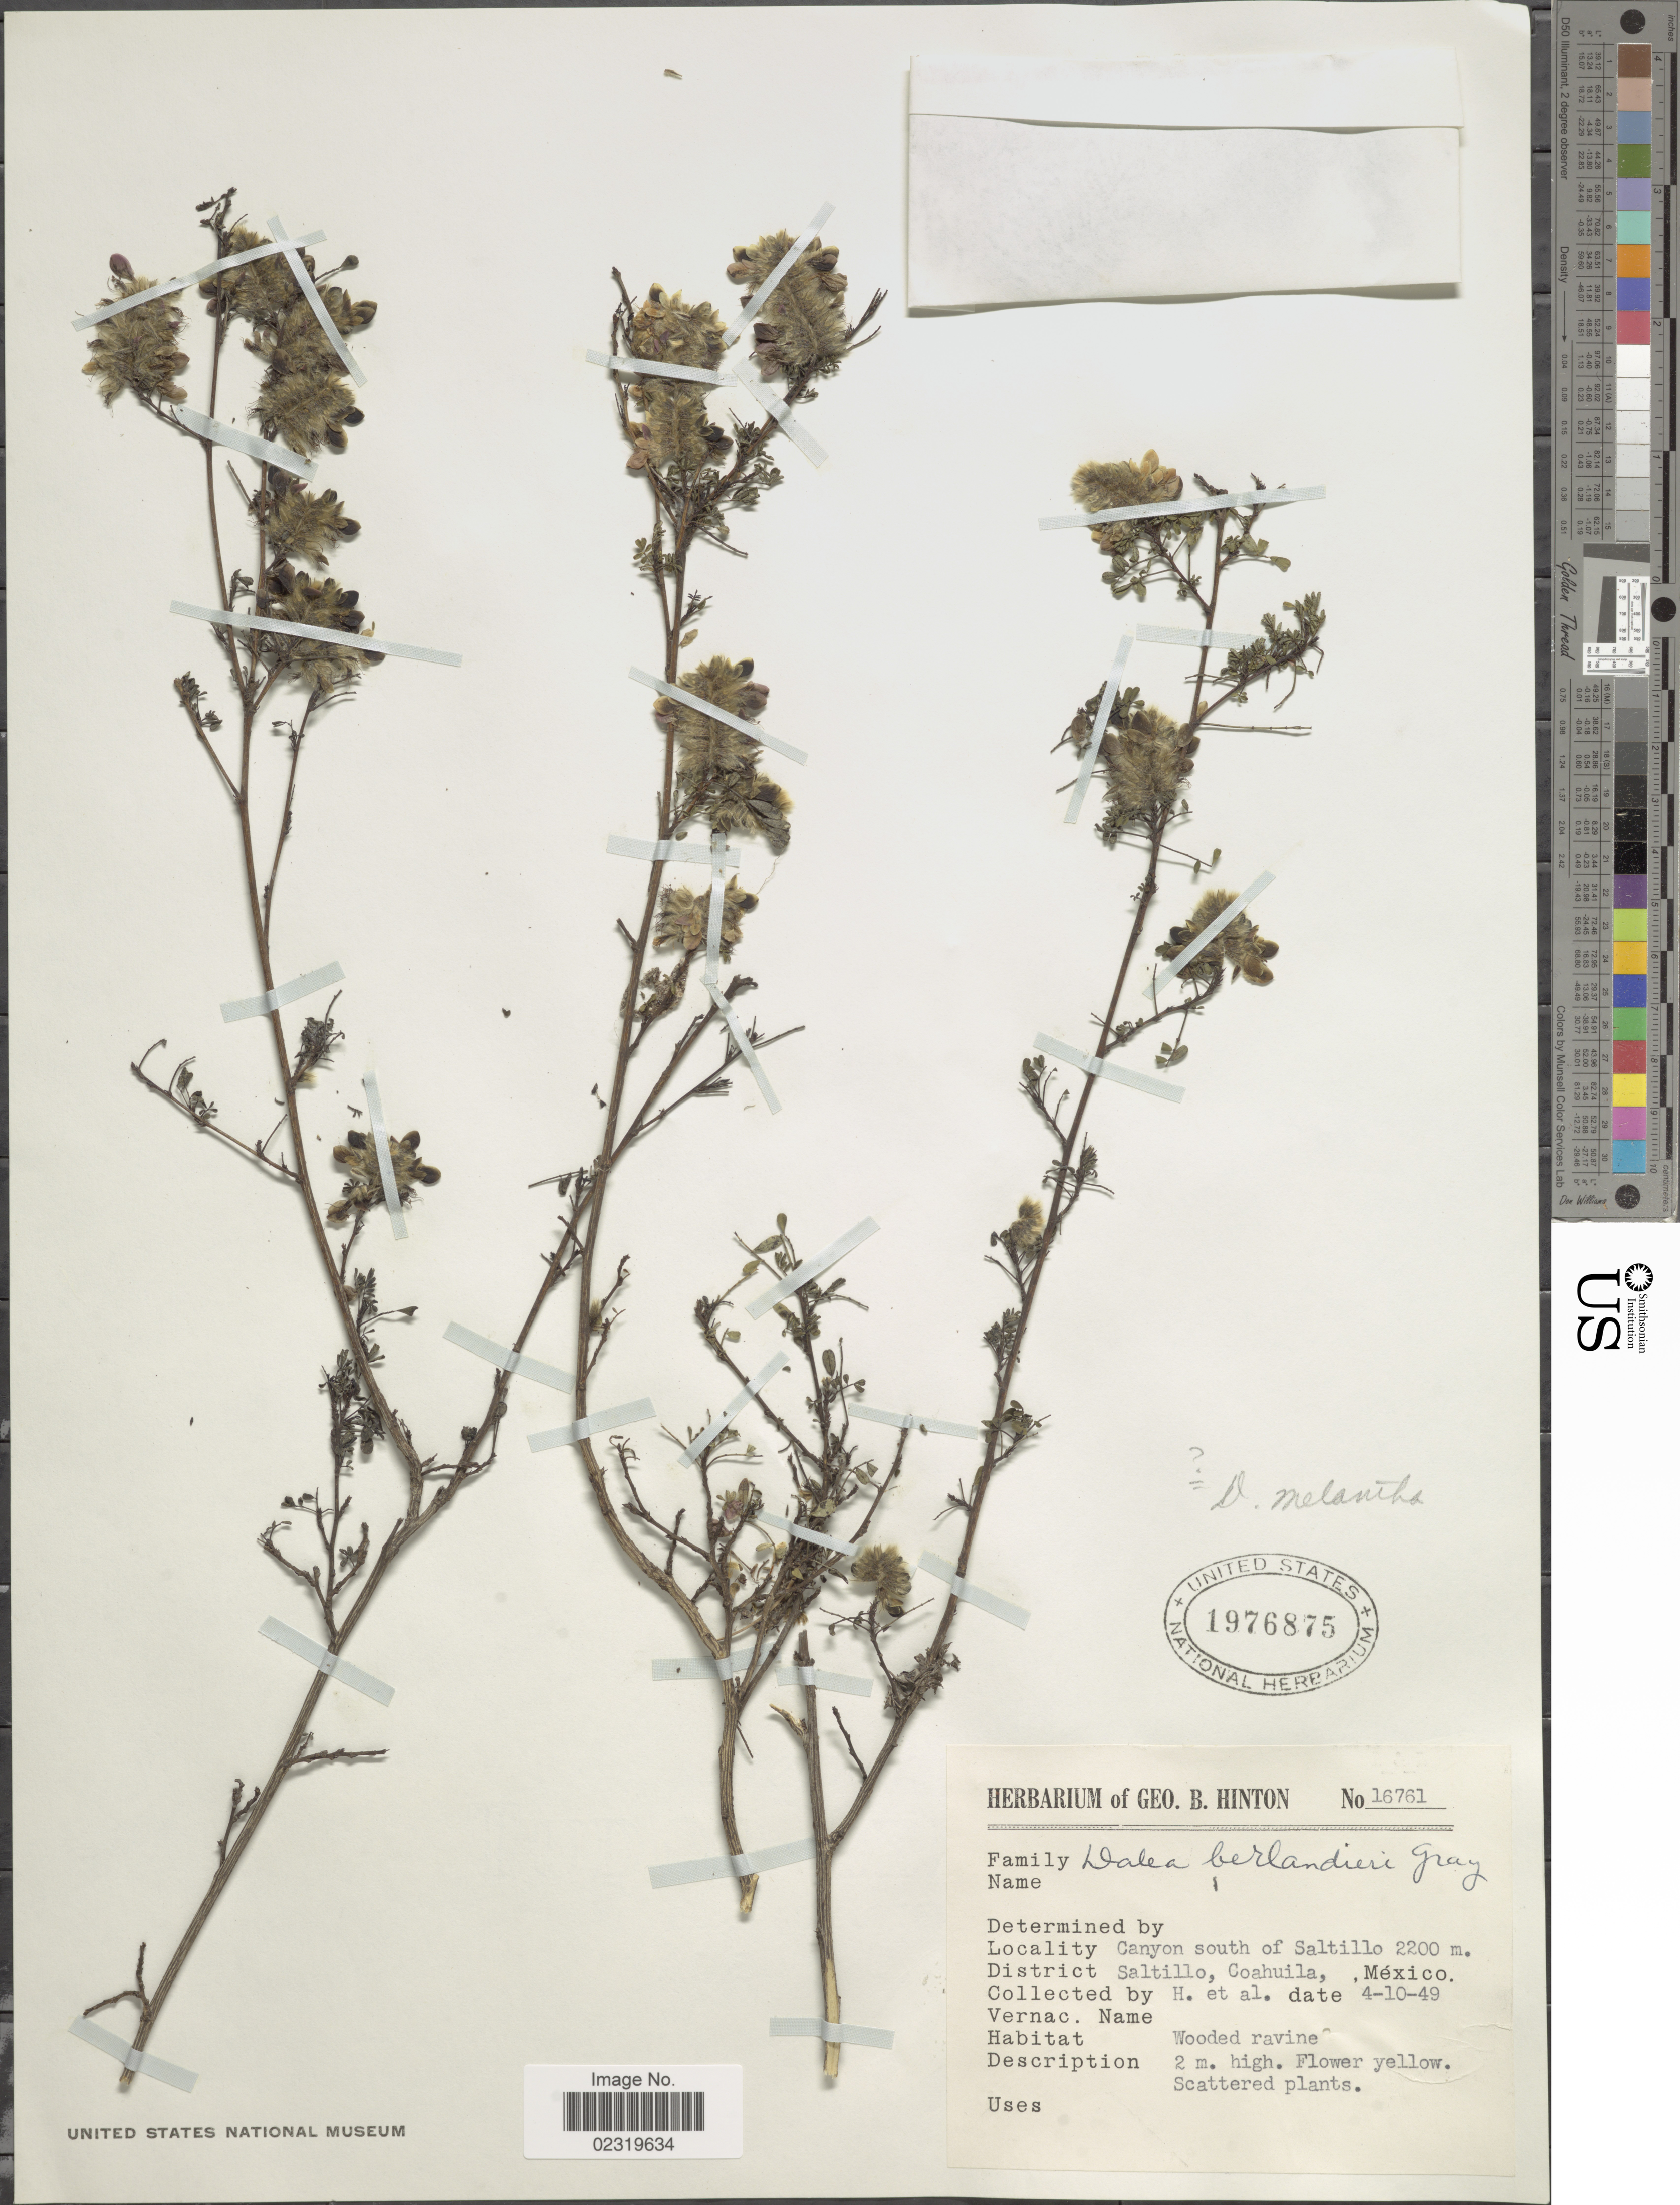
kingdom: Plantae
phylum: Tracheophyta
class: Magnoliopsida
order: Fabales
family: Fabaceae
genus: Dalea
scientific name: Dalea melantha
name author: S. Schauer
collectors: G. B. Hinton & et al.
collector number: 16761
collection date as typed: Transcribed d/m/y: 10/4/49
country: Mexico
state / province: Coahuila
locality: Canyon south of Saltillo, District Saltillo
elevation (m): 2200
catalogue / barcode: US 1976875